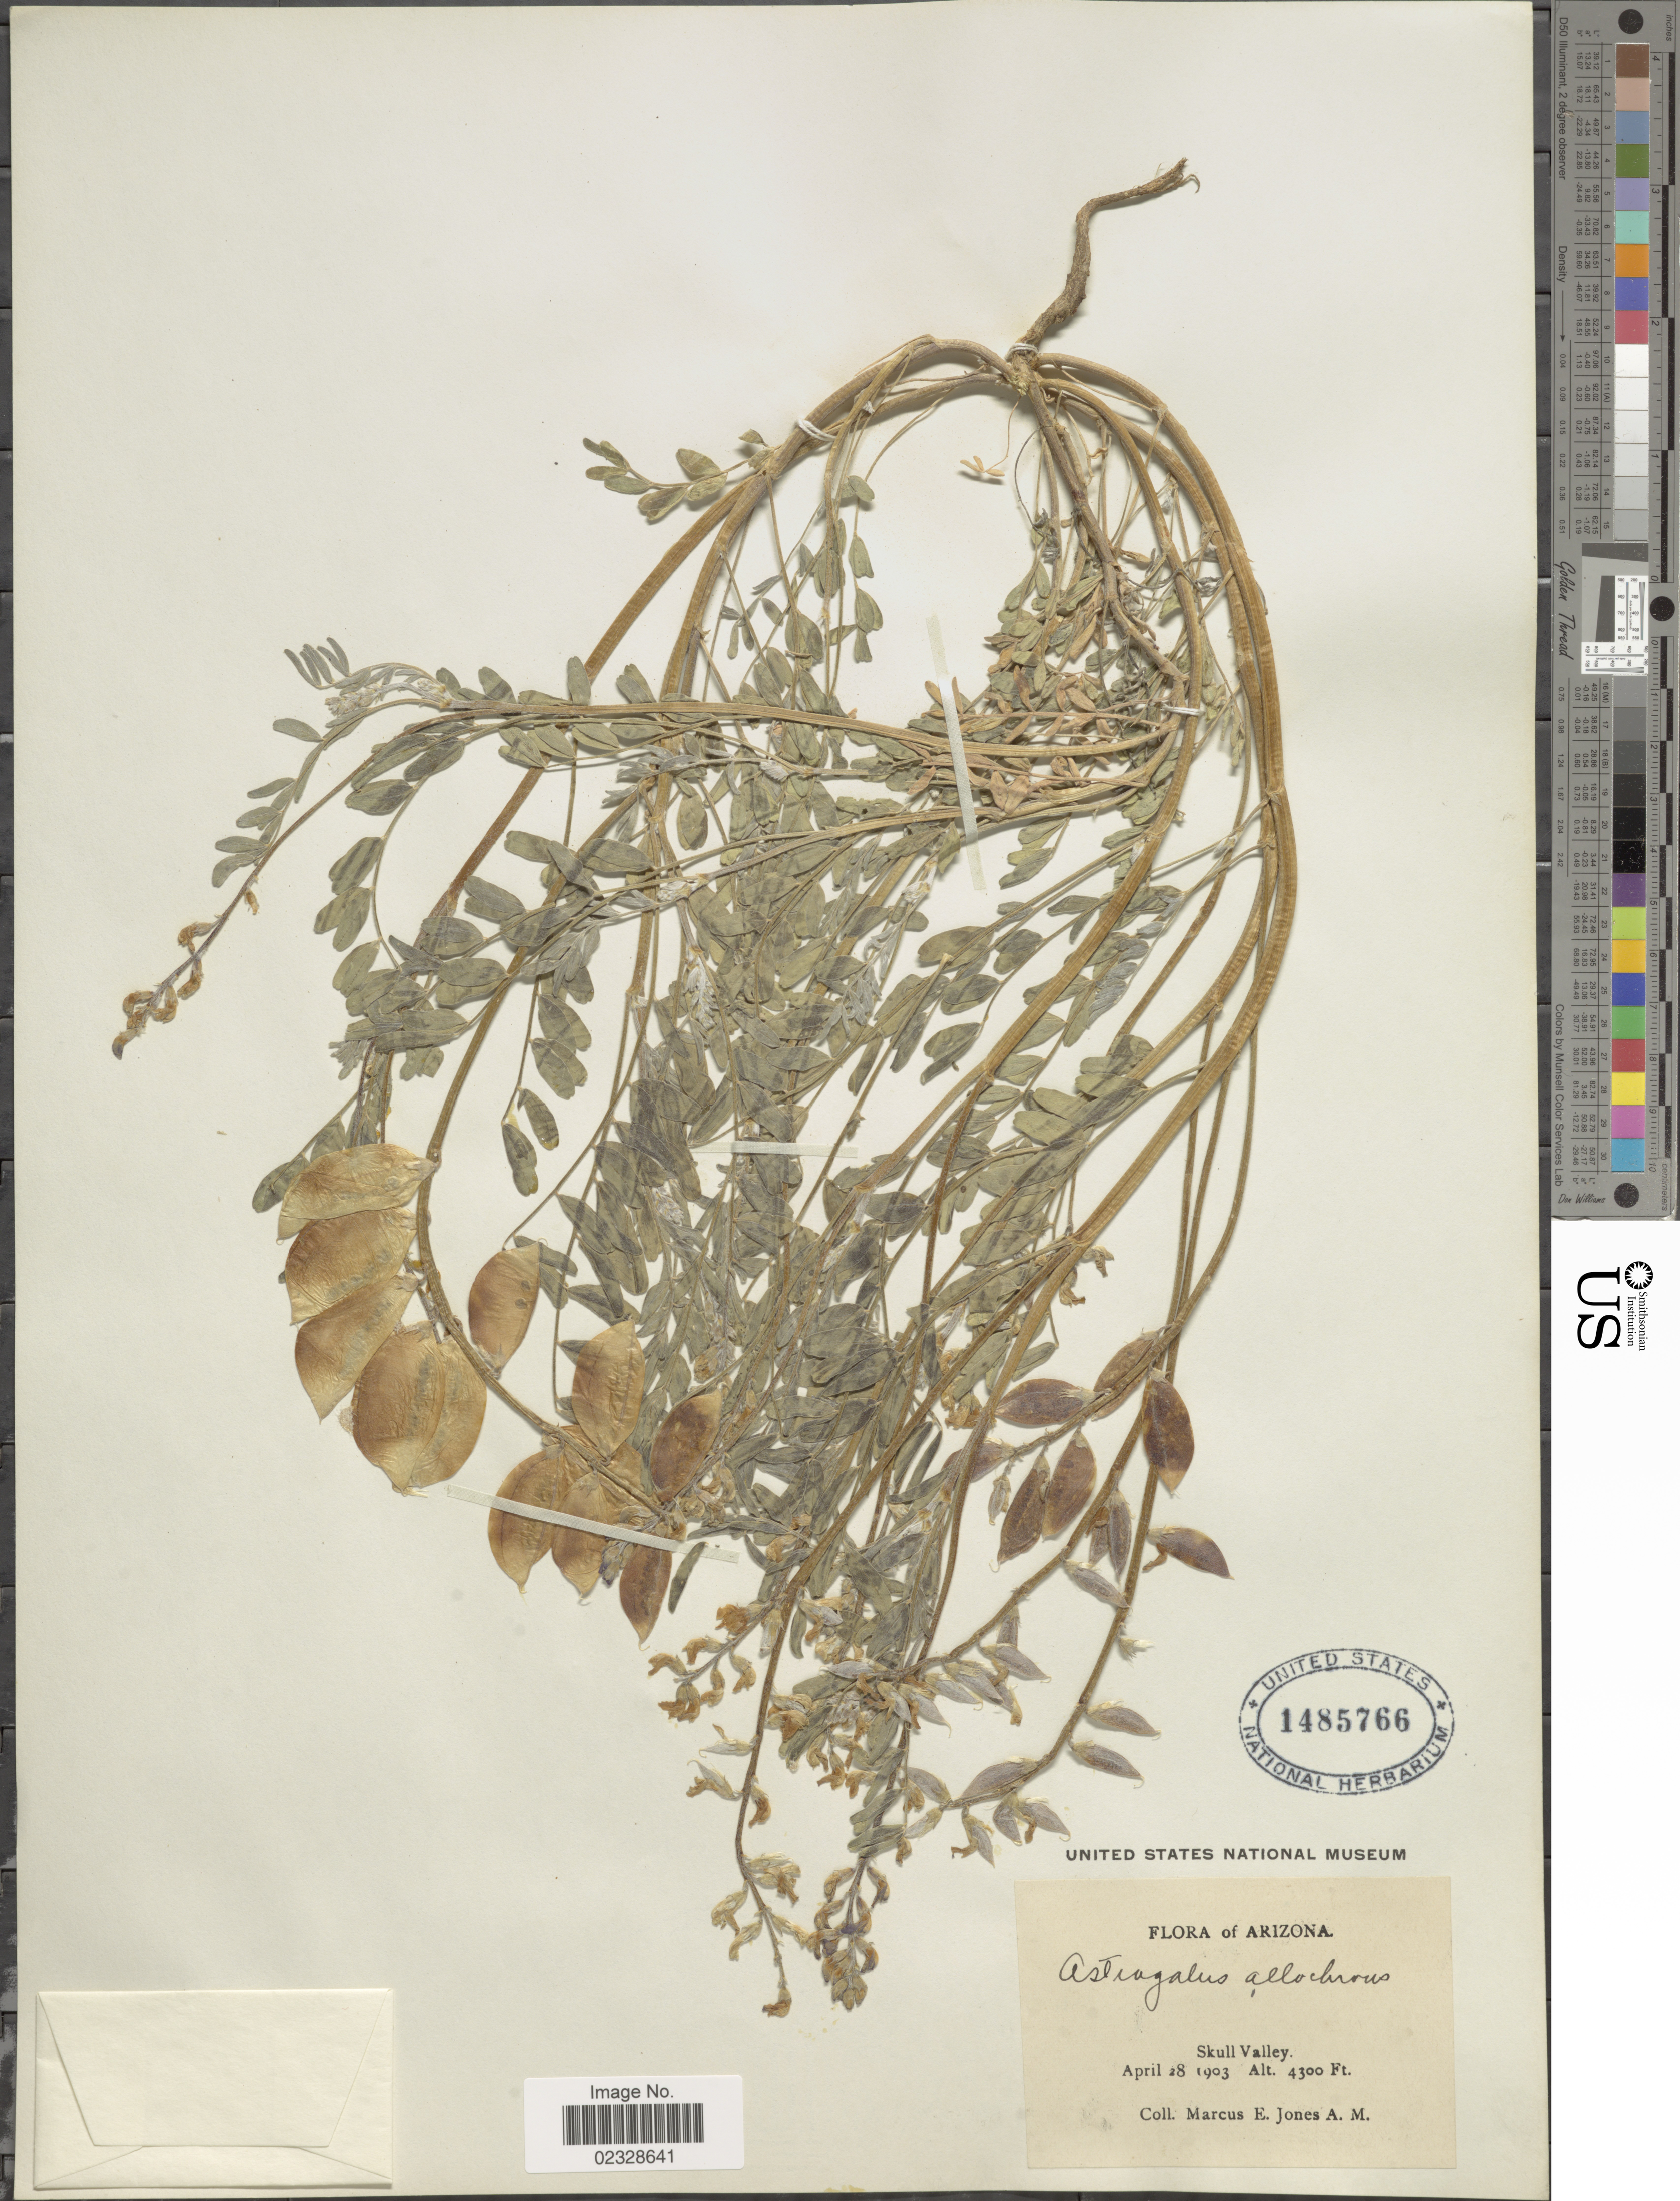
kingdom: Plantae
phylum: Tracheophyta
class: Magnoliopsida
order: Fabales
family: Fabaceae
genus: Astragalus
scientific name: Astragalus allochrous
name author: A. Gray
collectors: M. E. Jones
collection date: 1903-04-28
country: United States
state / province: Arizona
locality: Skull Valley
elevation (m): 1311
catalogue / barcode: US 1485766